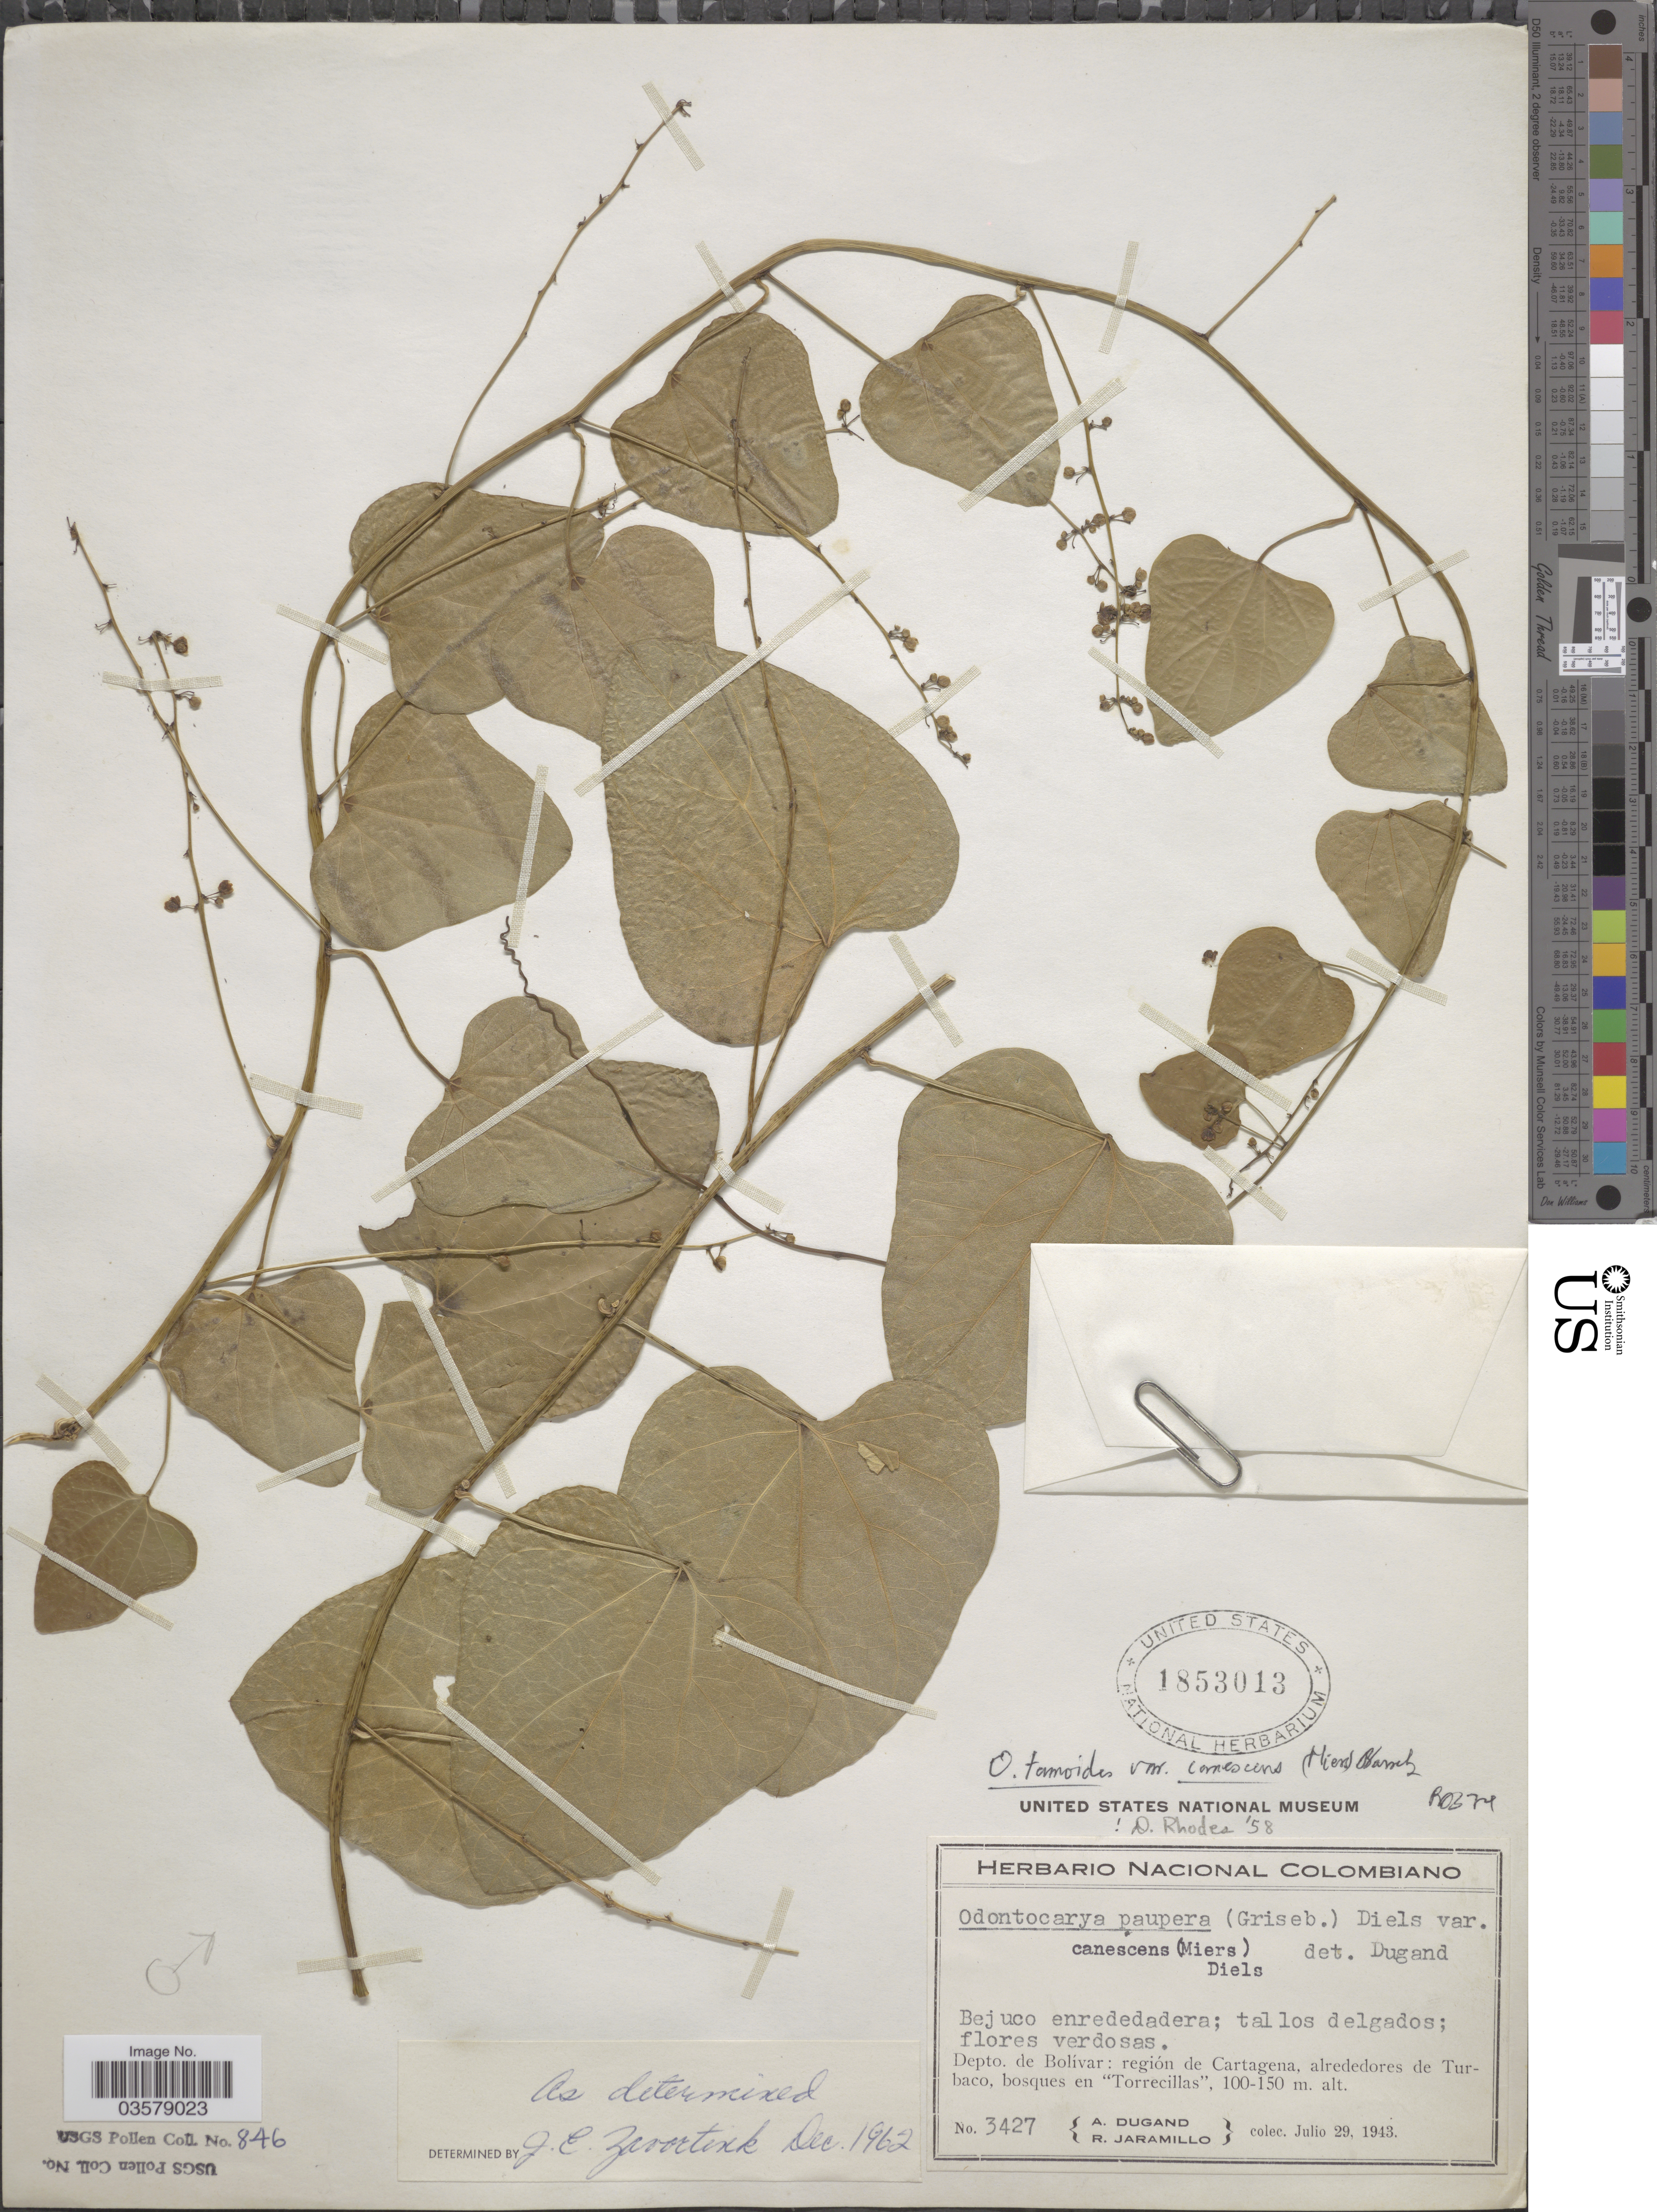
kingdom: Plantae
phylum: Tracheophyta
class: Magnoliopsida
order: Ranunculales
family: Menispermaceae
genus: Odontocarya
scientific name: Odontocarya tamoides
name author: (DC.) Miers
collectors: A. Dugand & R. Jaramillo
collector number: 3427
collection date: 1943-07-29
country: Colombia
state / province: Bolívar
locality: Depto. de Bolívar: región de Cartagena, alrededores de Turbaco, bosques en "Torrecillas".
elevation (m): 100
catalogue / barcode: US 1853013